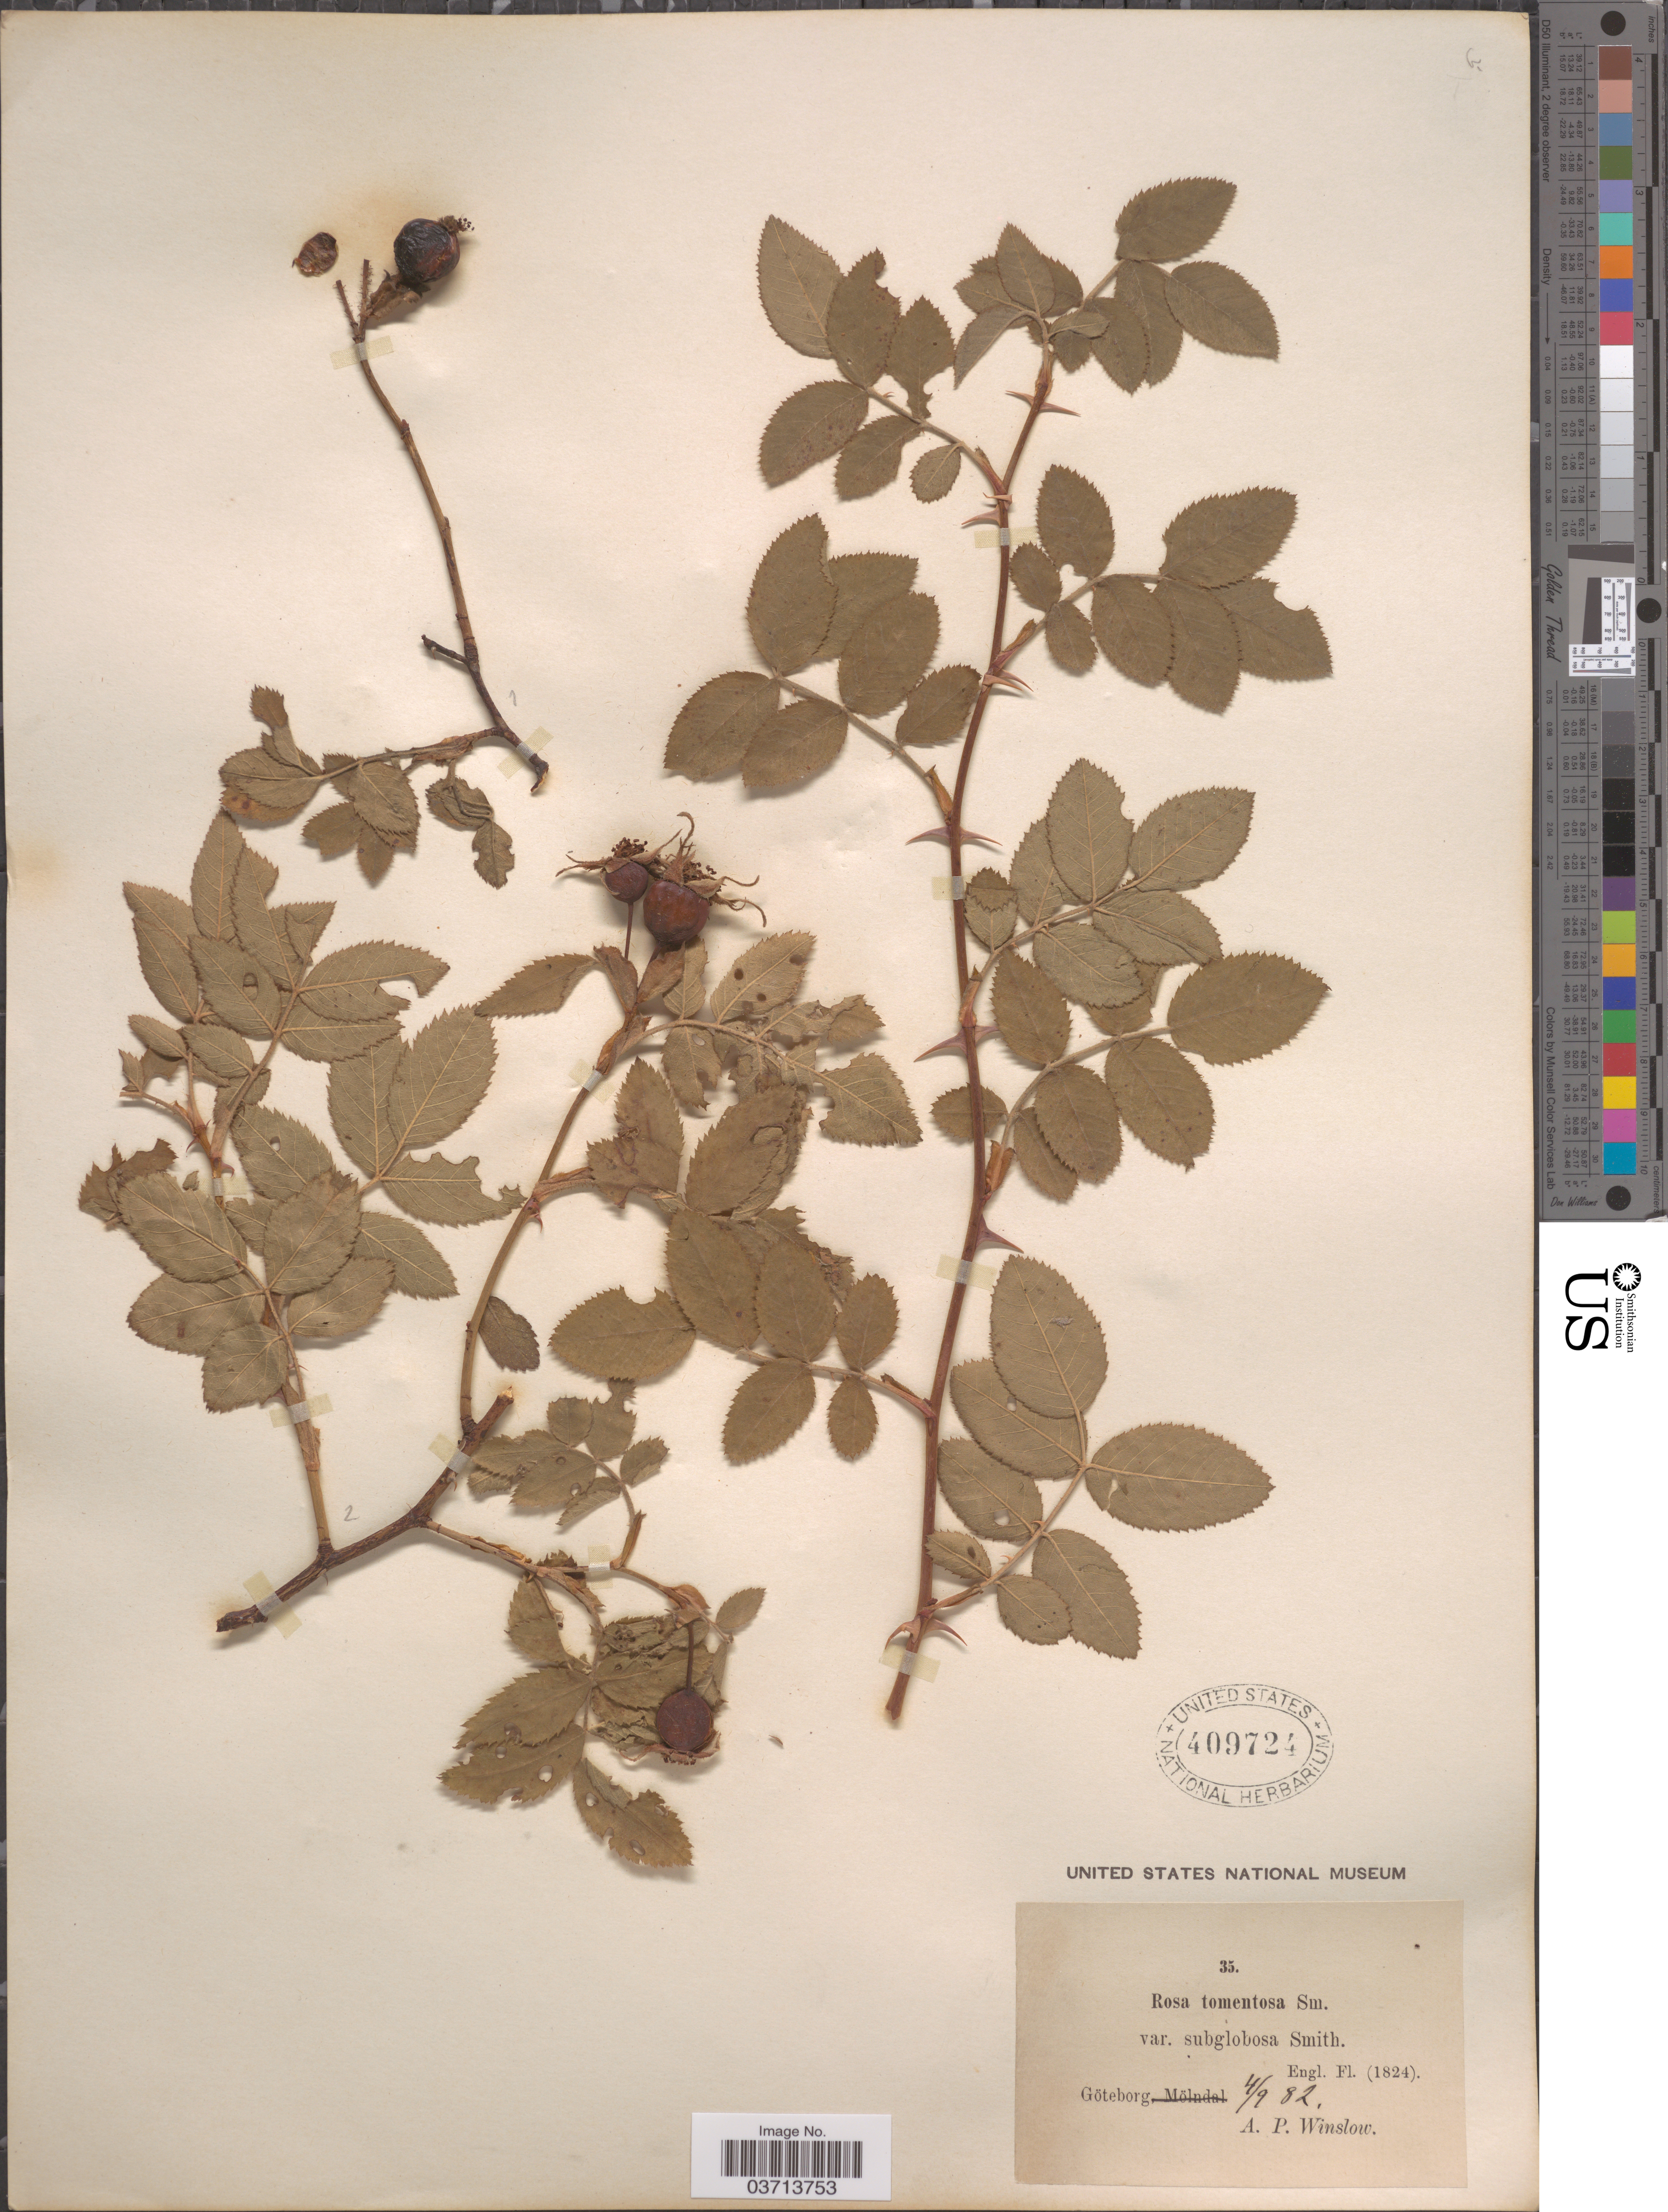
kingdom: Plantae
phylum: Tracheophyta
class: Magnoliopsida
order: Rosales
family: Rosaceae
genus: Rosa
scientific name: Rosa tomentosa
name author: Sm.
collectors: A. Winslow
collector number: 35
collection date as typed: Transcribed d/m/y: 4/9/82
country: Sweden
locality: Göteborg.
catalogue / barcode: US 409724